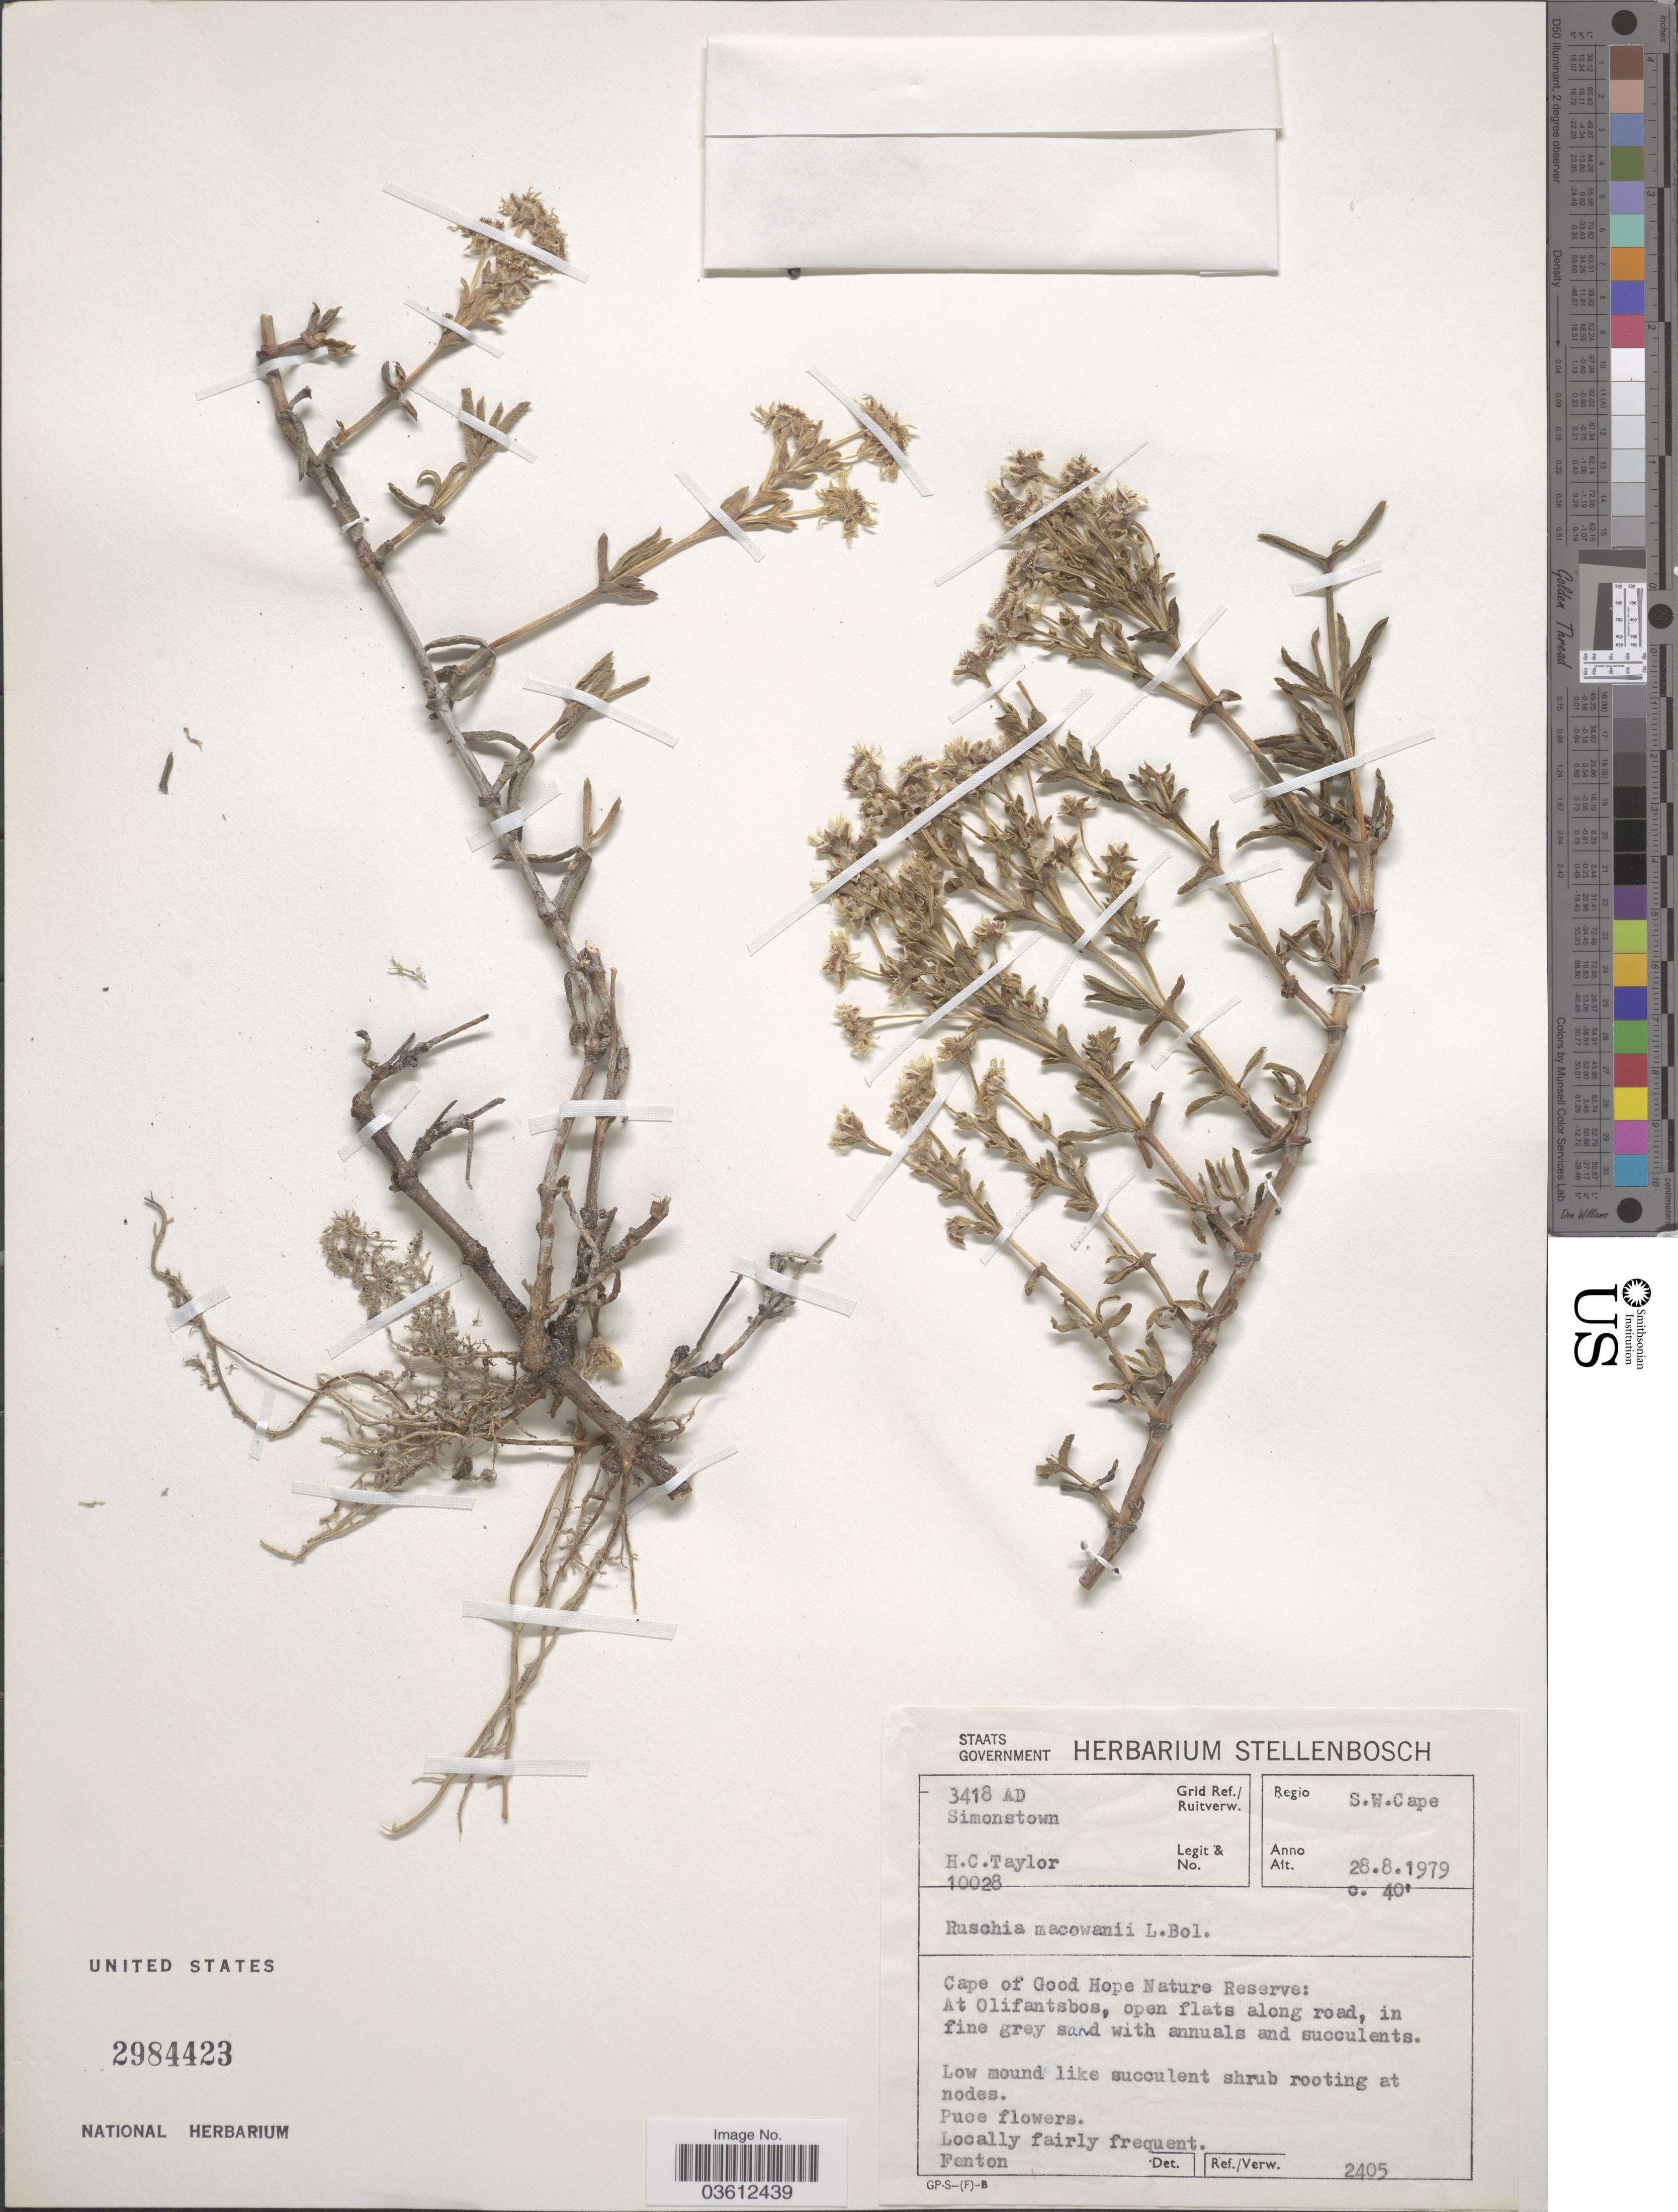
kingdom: Plantae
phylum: Tracheophyta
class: Magnoliopsida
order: Caryophyllales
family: Aizoaceae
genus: Ruschia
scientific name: Ruschia macowanii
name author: Schwantes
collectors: H. Taylor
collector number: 10028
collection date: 1979-08-28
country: South Africa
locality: Grid Ref./ Ruitverw. 3418 AD Simonstown. Regio S.W. Cape. Cape of Good Hope Nature Reserve. At Olifantsbos.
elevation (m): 12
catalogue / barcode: US 2984423